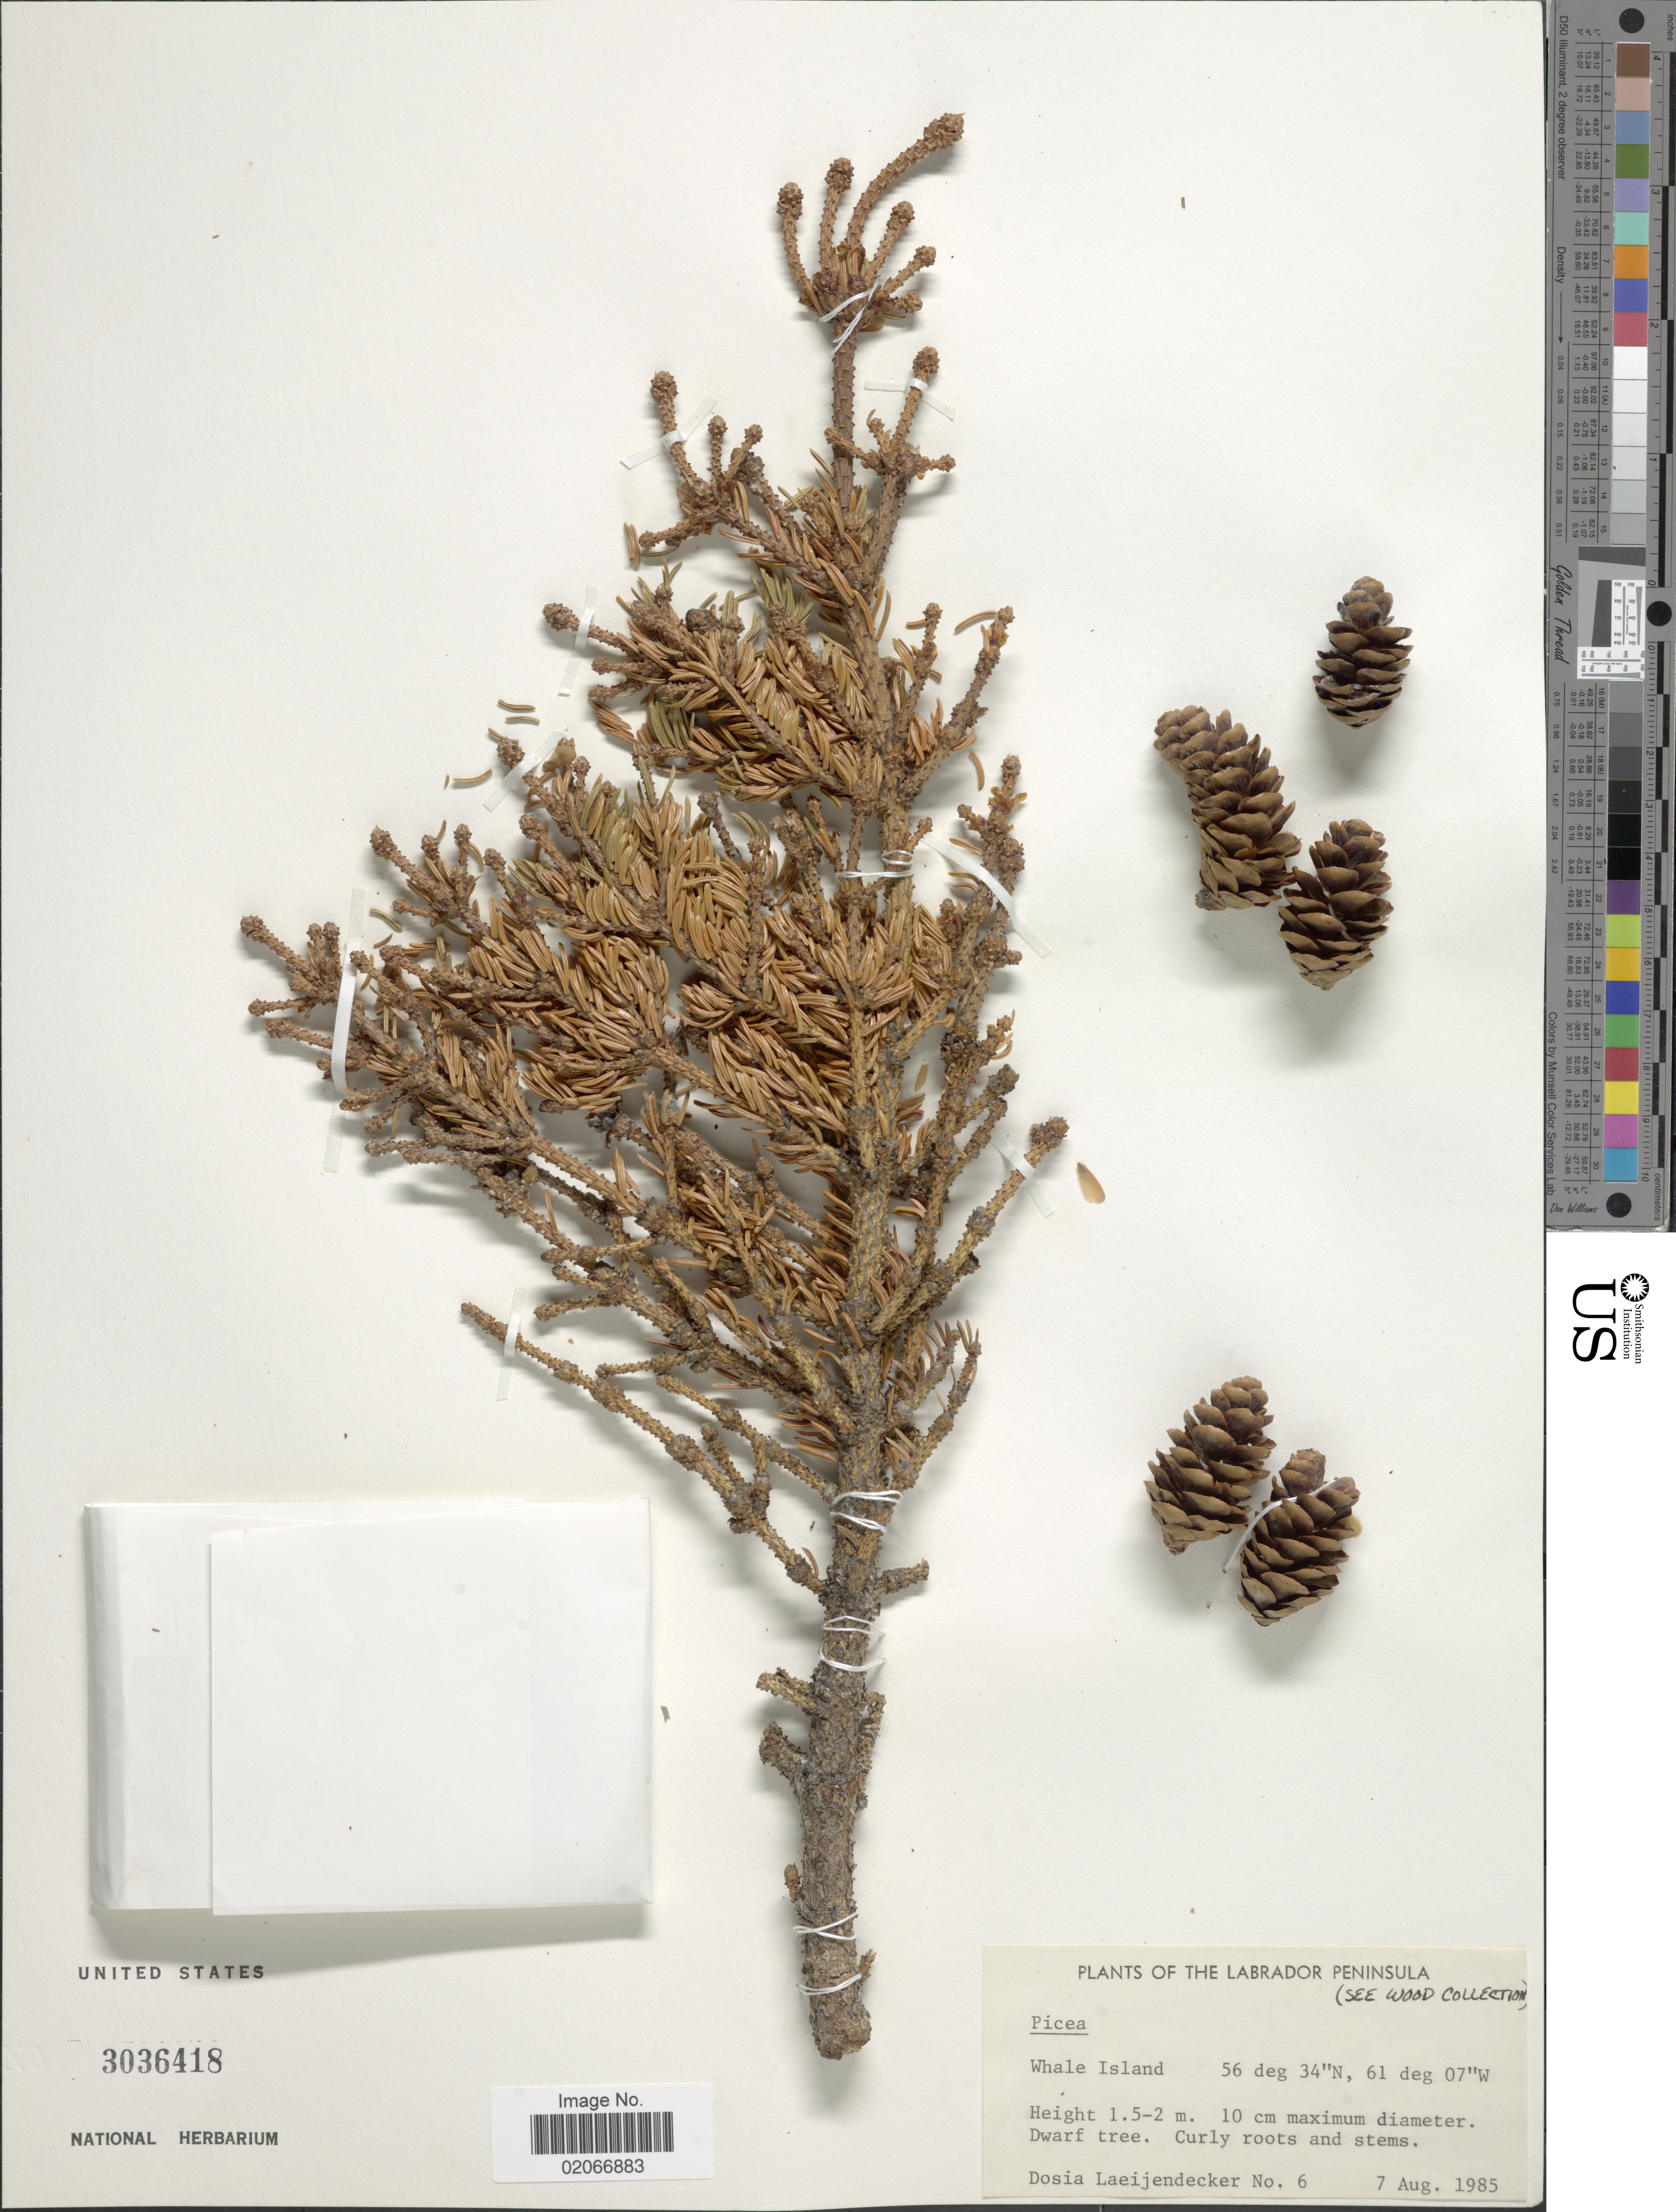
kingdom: Plantae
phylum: Tracheophyta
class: Pinopsida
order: Pinales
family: Pinaceae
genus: Picea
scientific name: Picea sp.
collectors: D. Laeijendecker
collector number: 6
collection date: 1985-08-07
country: Canada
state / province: Newfoundland and Labrador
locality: Labrador Peninsula, Whale Island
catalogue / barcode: US 3036418